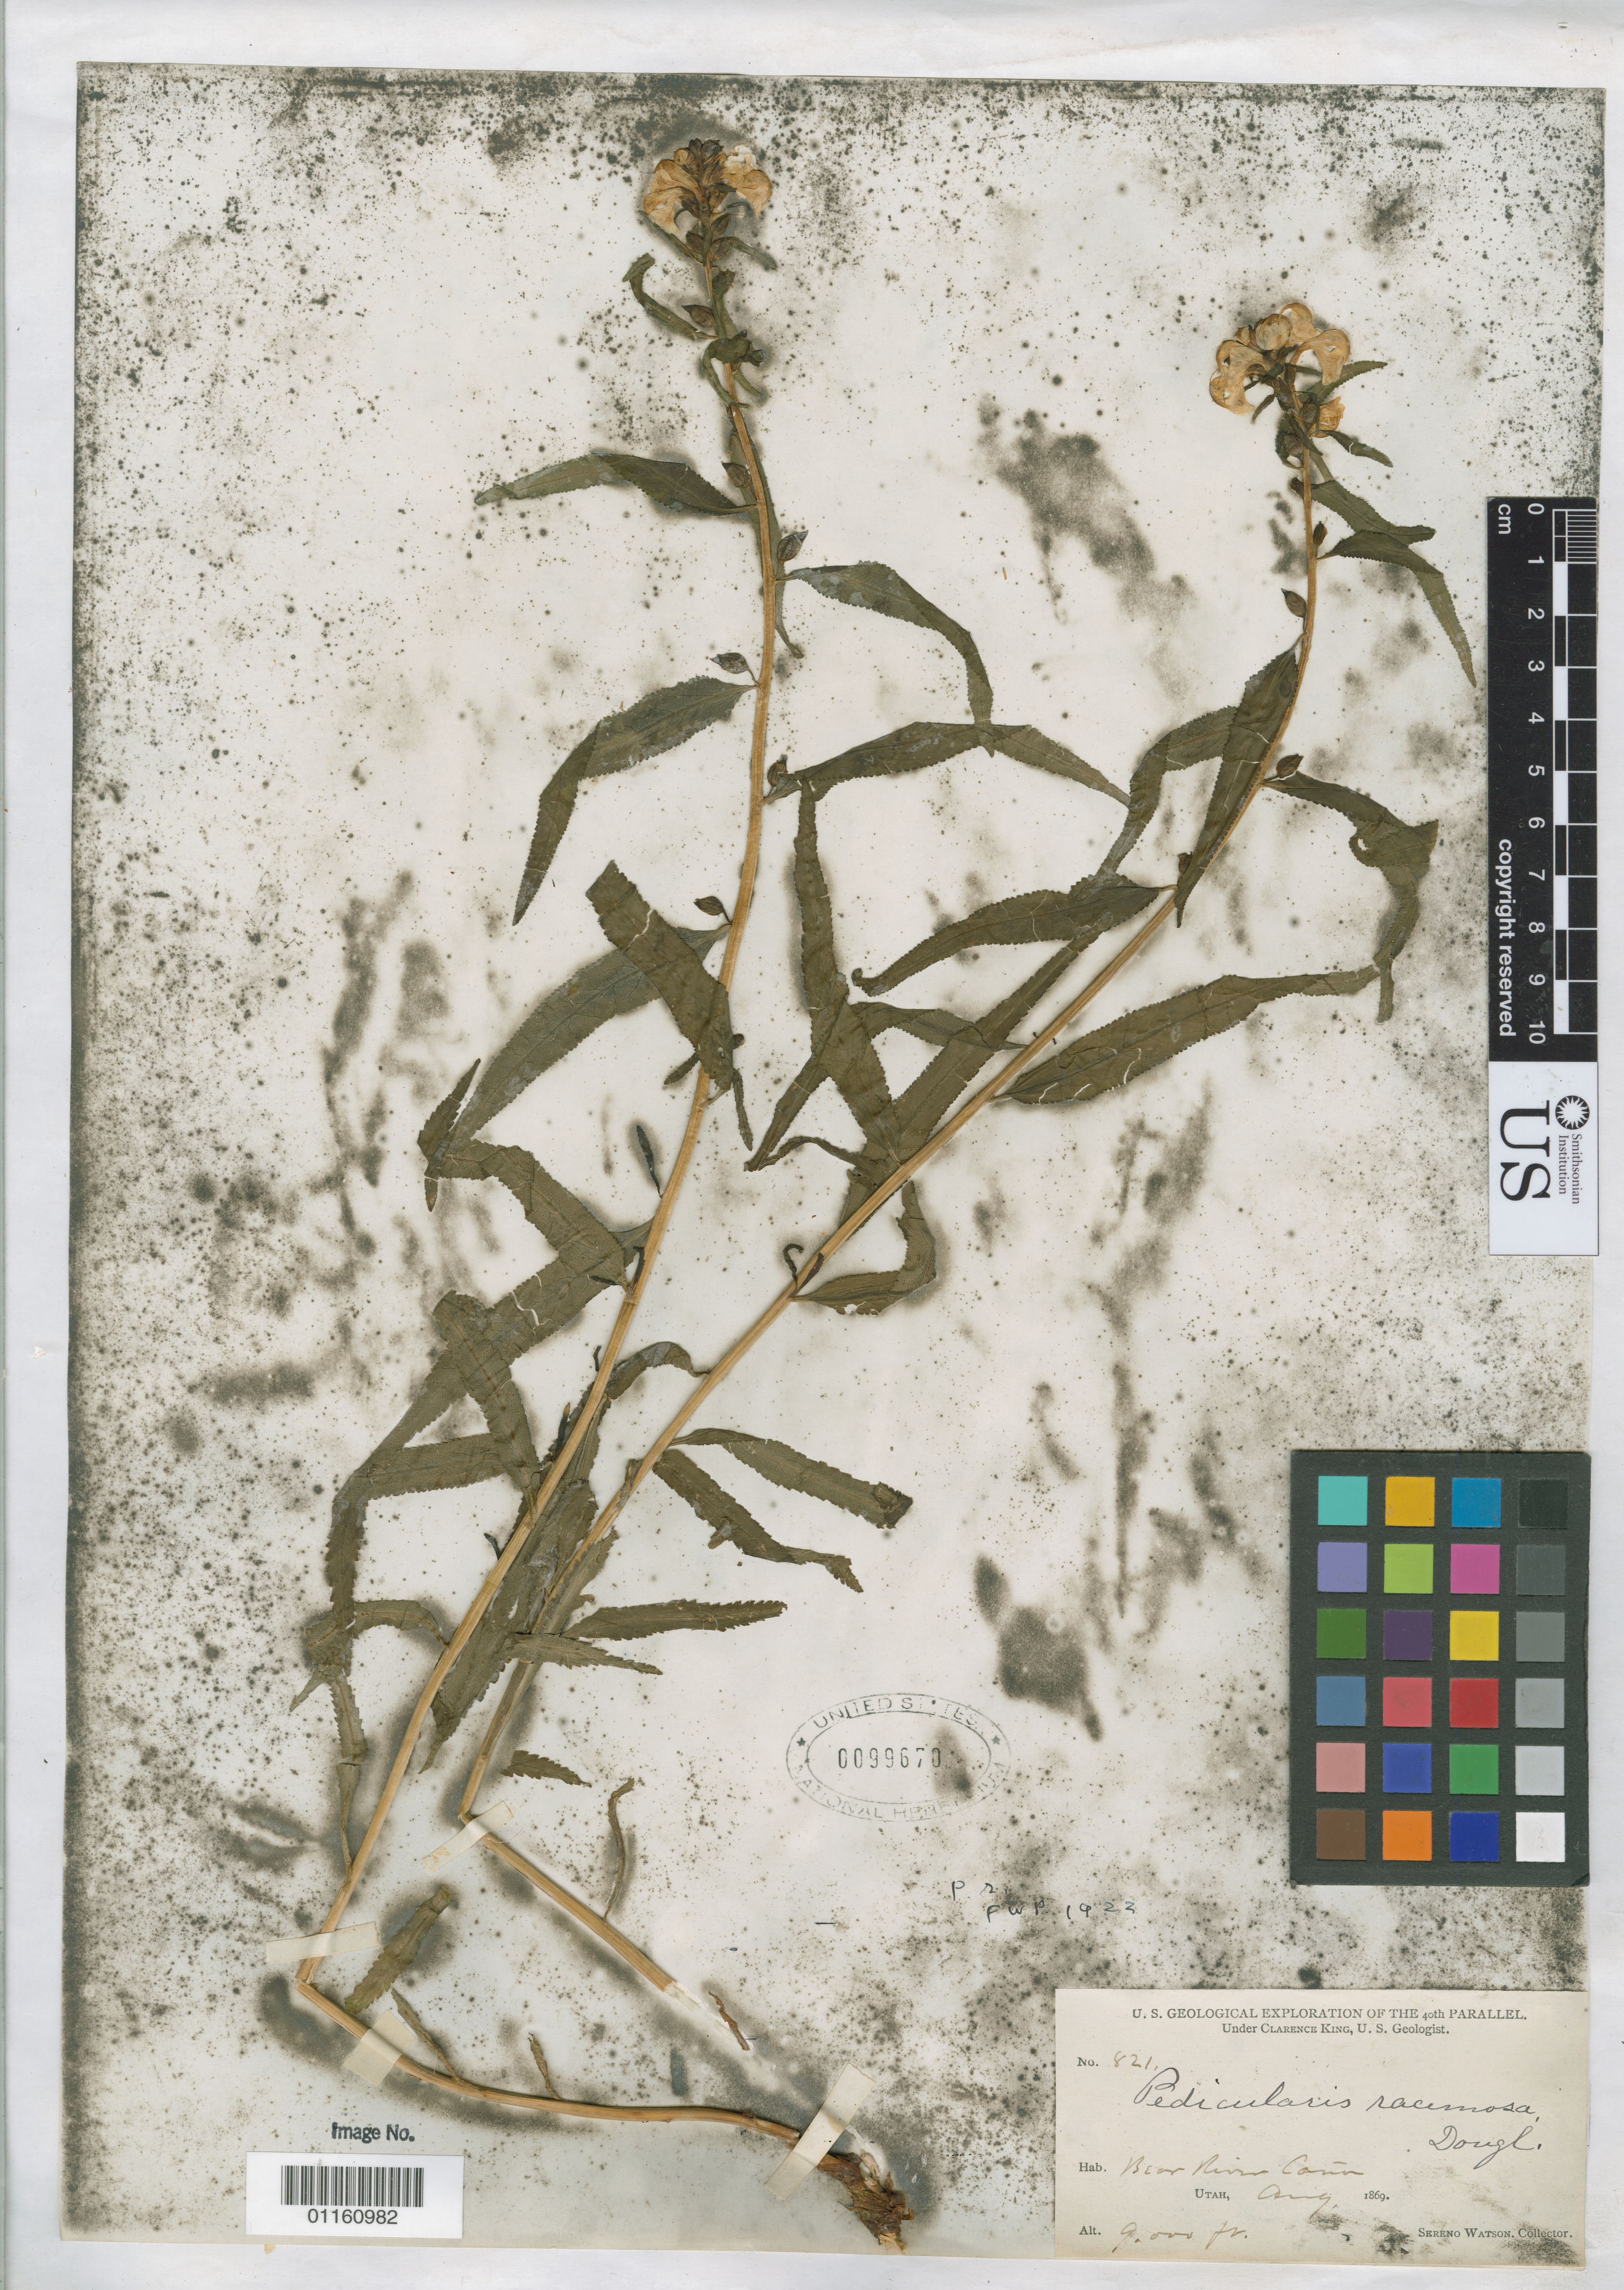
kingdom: Plantae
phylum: Tracheophyta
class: Magnoliopsida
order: Lamiales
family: Orobanchaceae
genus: Pedicularis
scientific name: Pedicularis racemosa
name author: Douglas ex Benth.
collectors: S. Watson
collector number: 821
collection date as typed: Aug 1869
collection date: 1869-08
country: United States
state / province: Utah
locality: Bear River Canyon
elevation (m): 2743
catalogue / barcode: US 99670